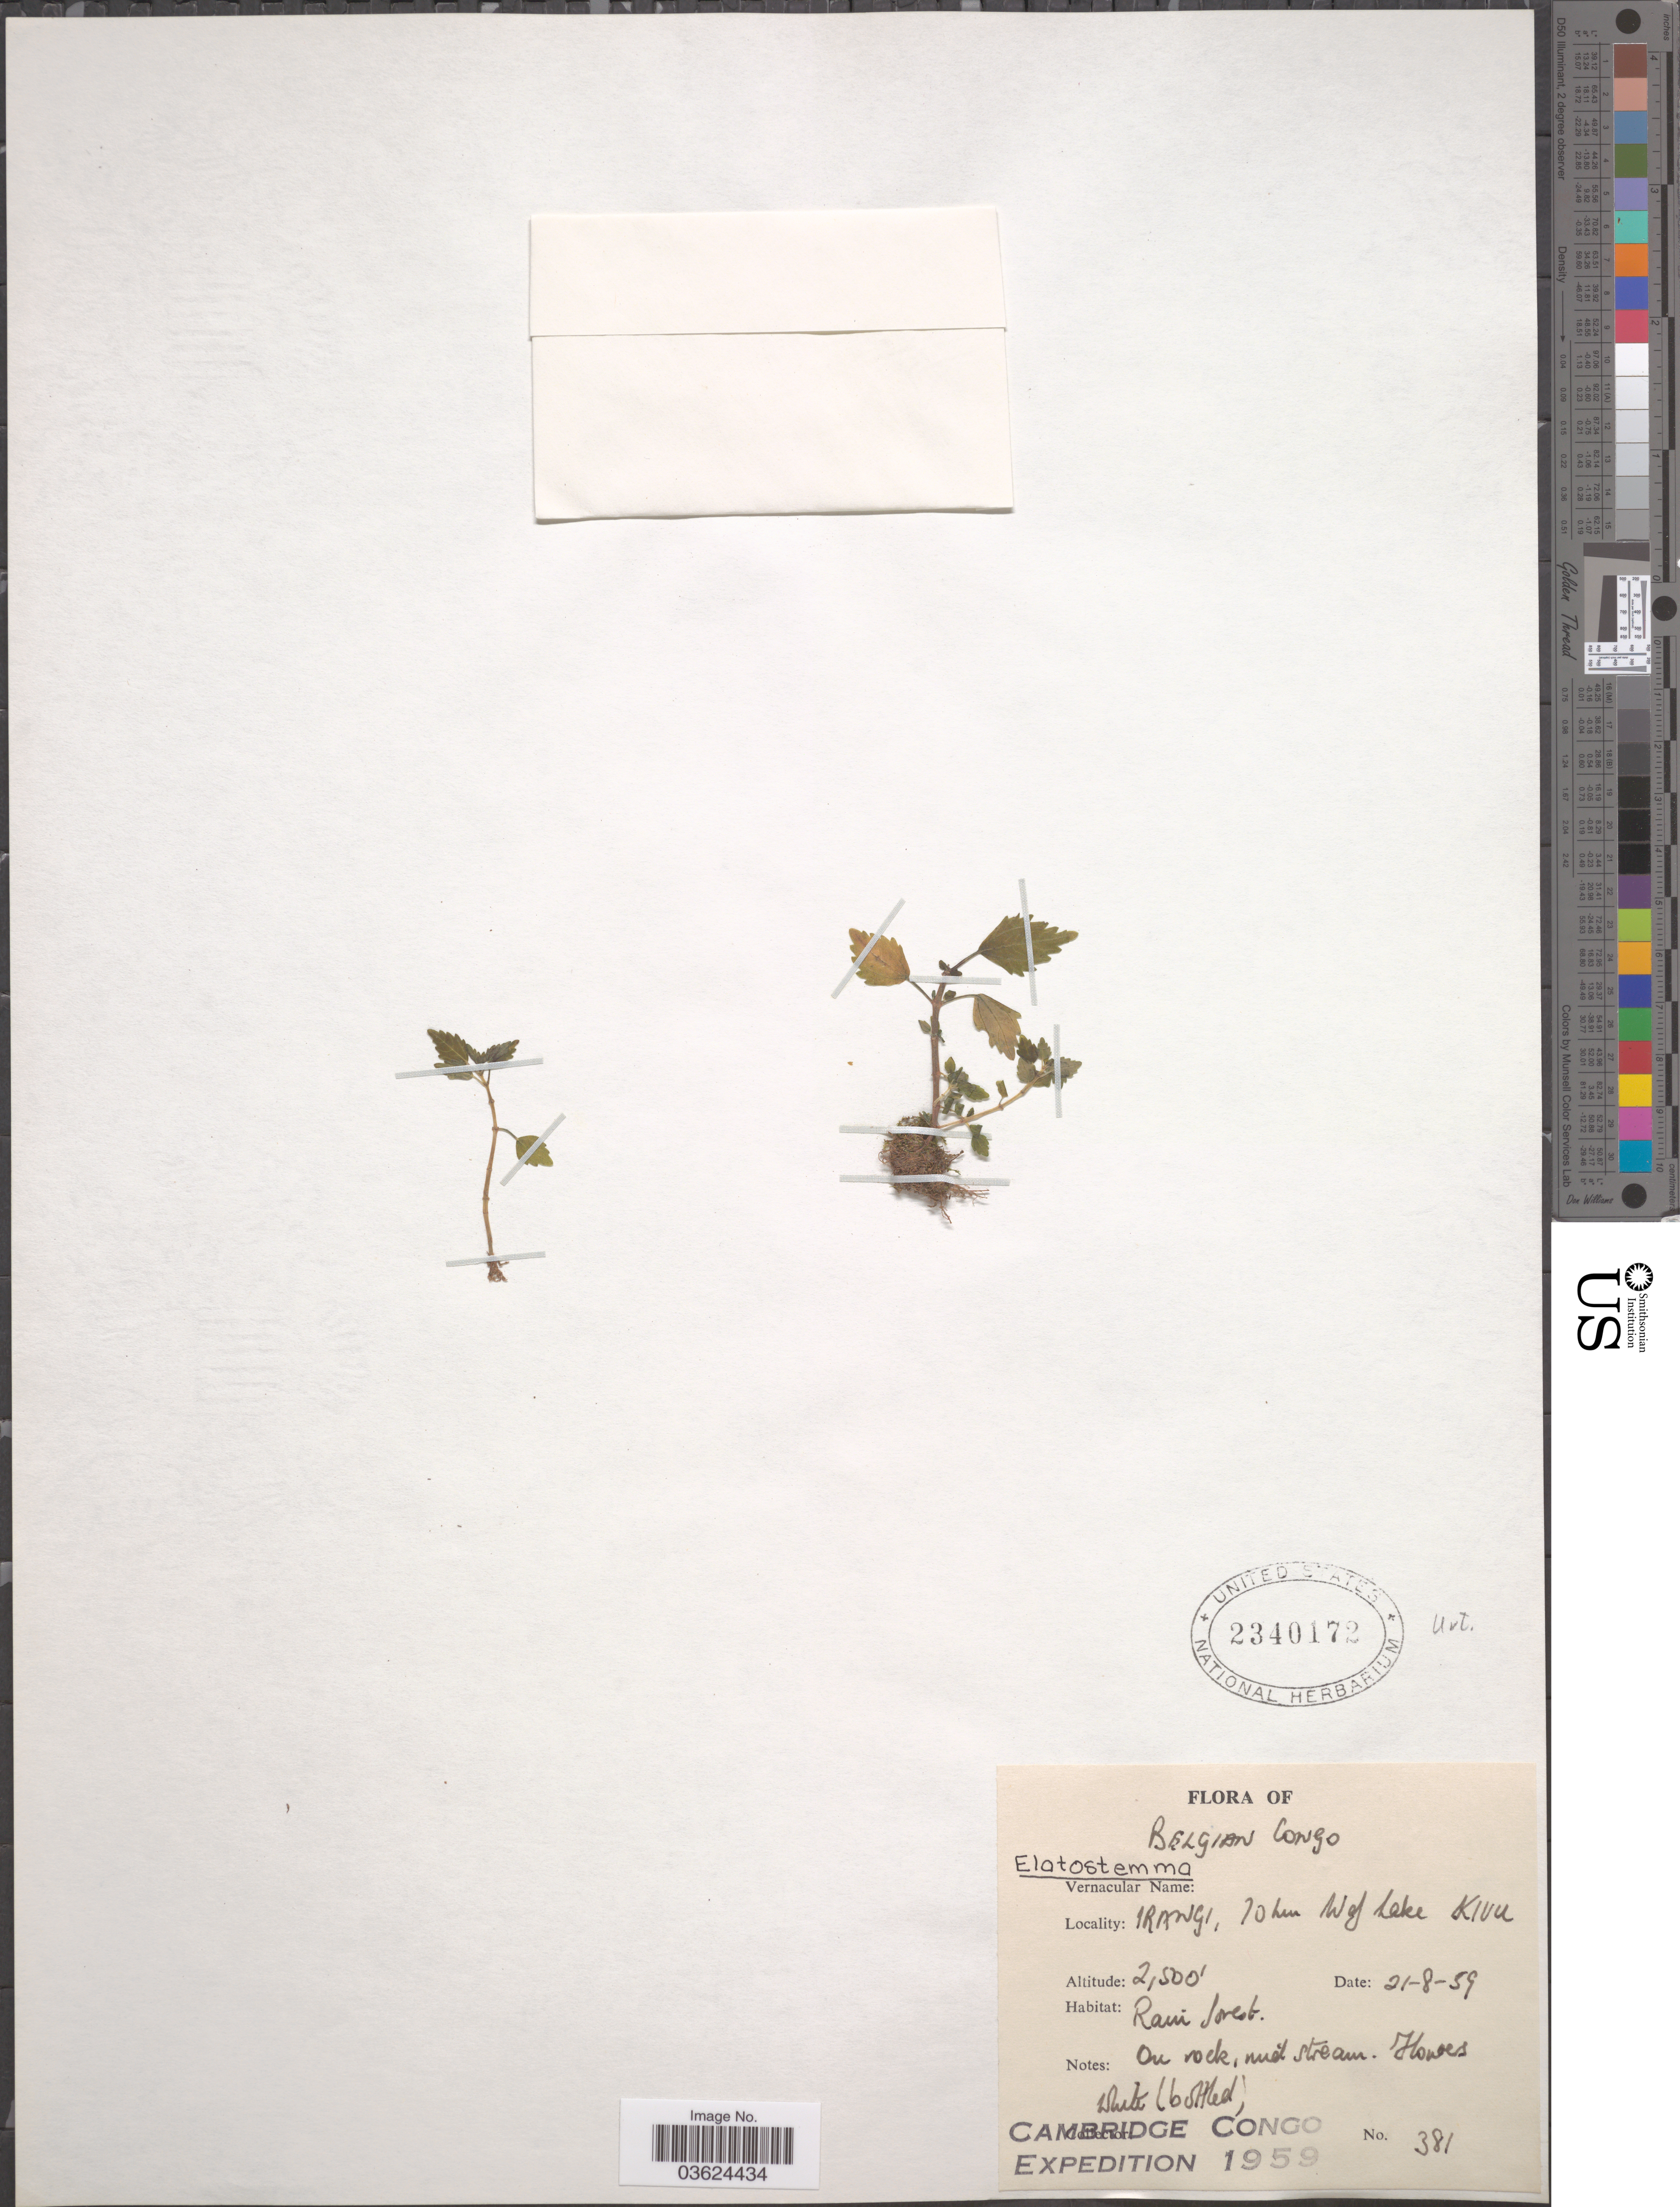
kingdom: Plantae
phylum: Tracheophyta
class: Magnoliopsida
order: Rosales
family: Urticaceae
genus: Elatostema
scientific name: Elatostema sp.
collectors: Cambridge Congo Expedition 1959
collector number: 381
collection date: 1959-08-21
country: Congo, Democratic Republic of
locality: Belgian Congo. Irangi, 10 km W of Lake Kivu.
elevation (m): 762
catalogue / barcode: US 2340172